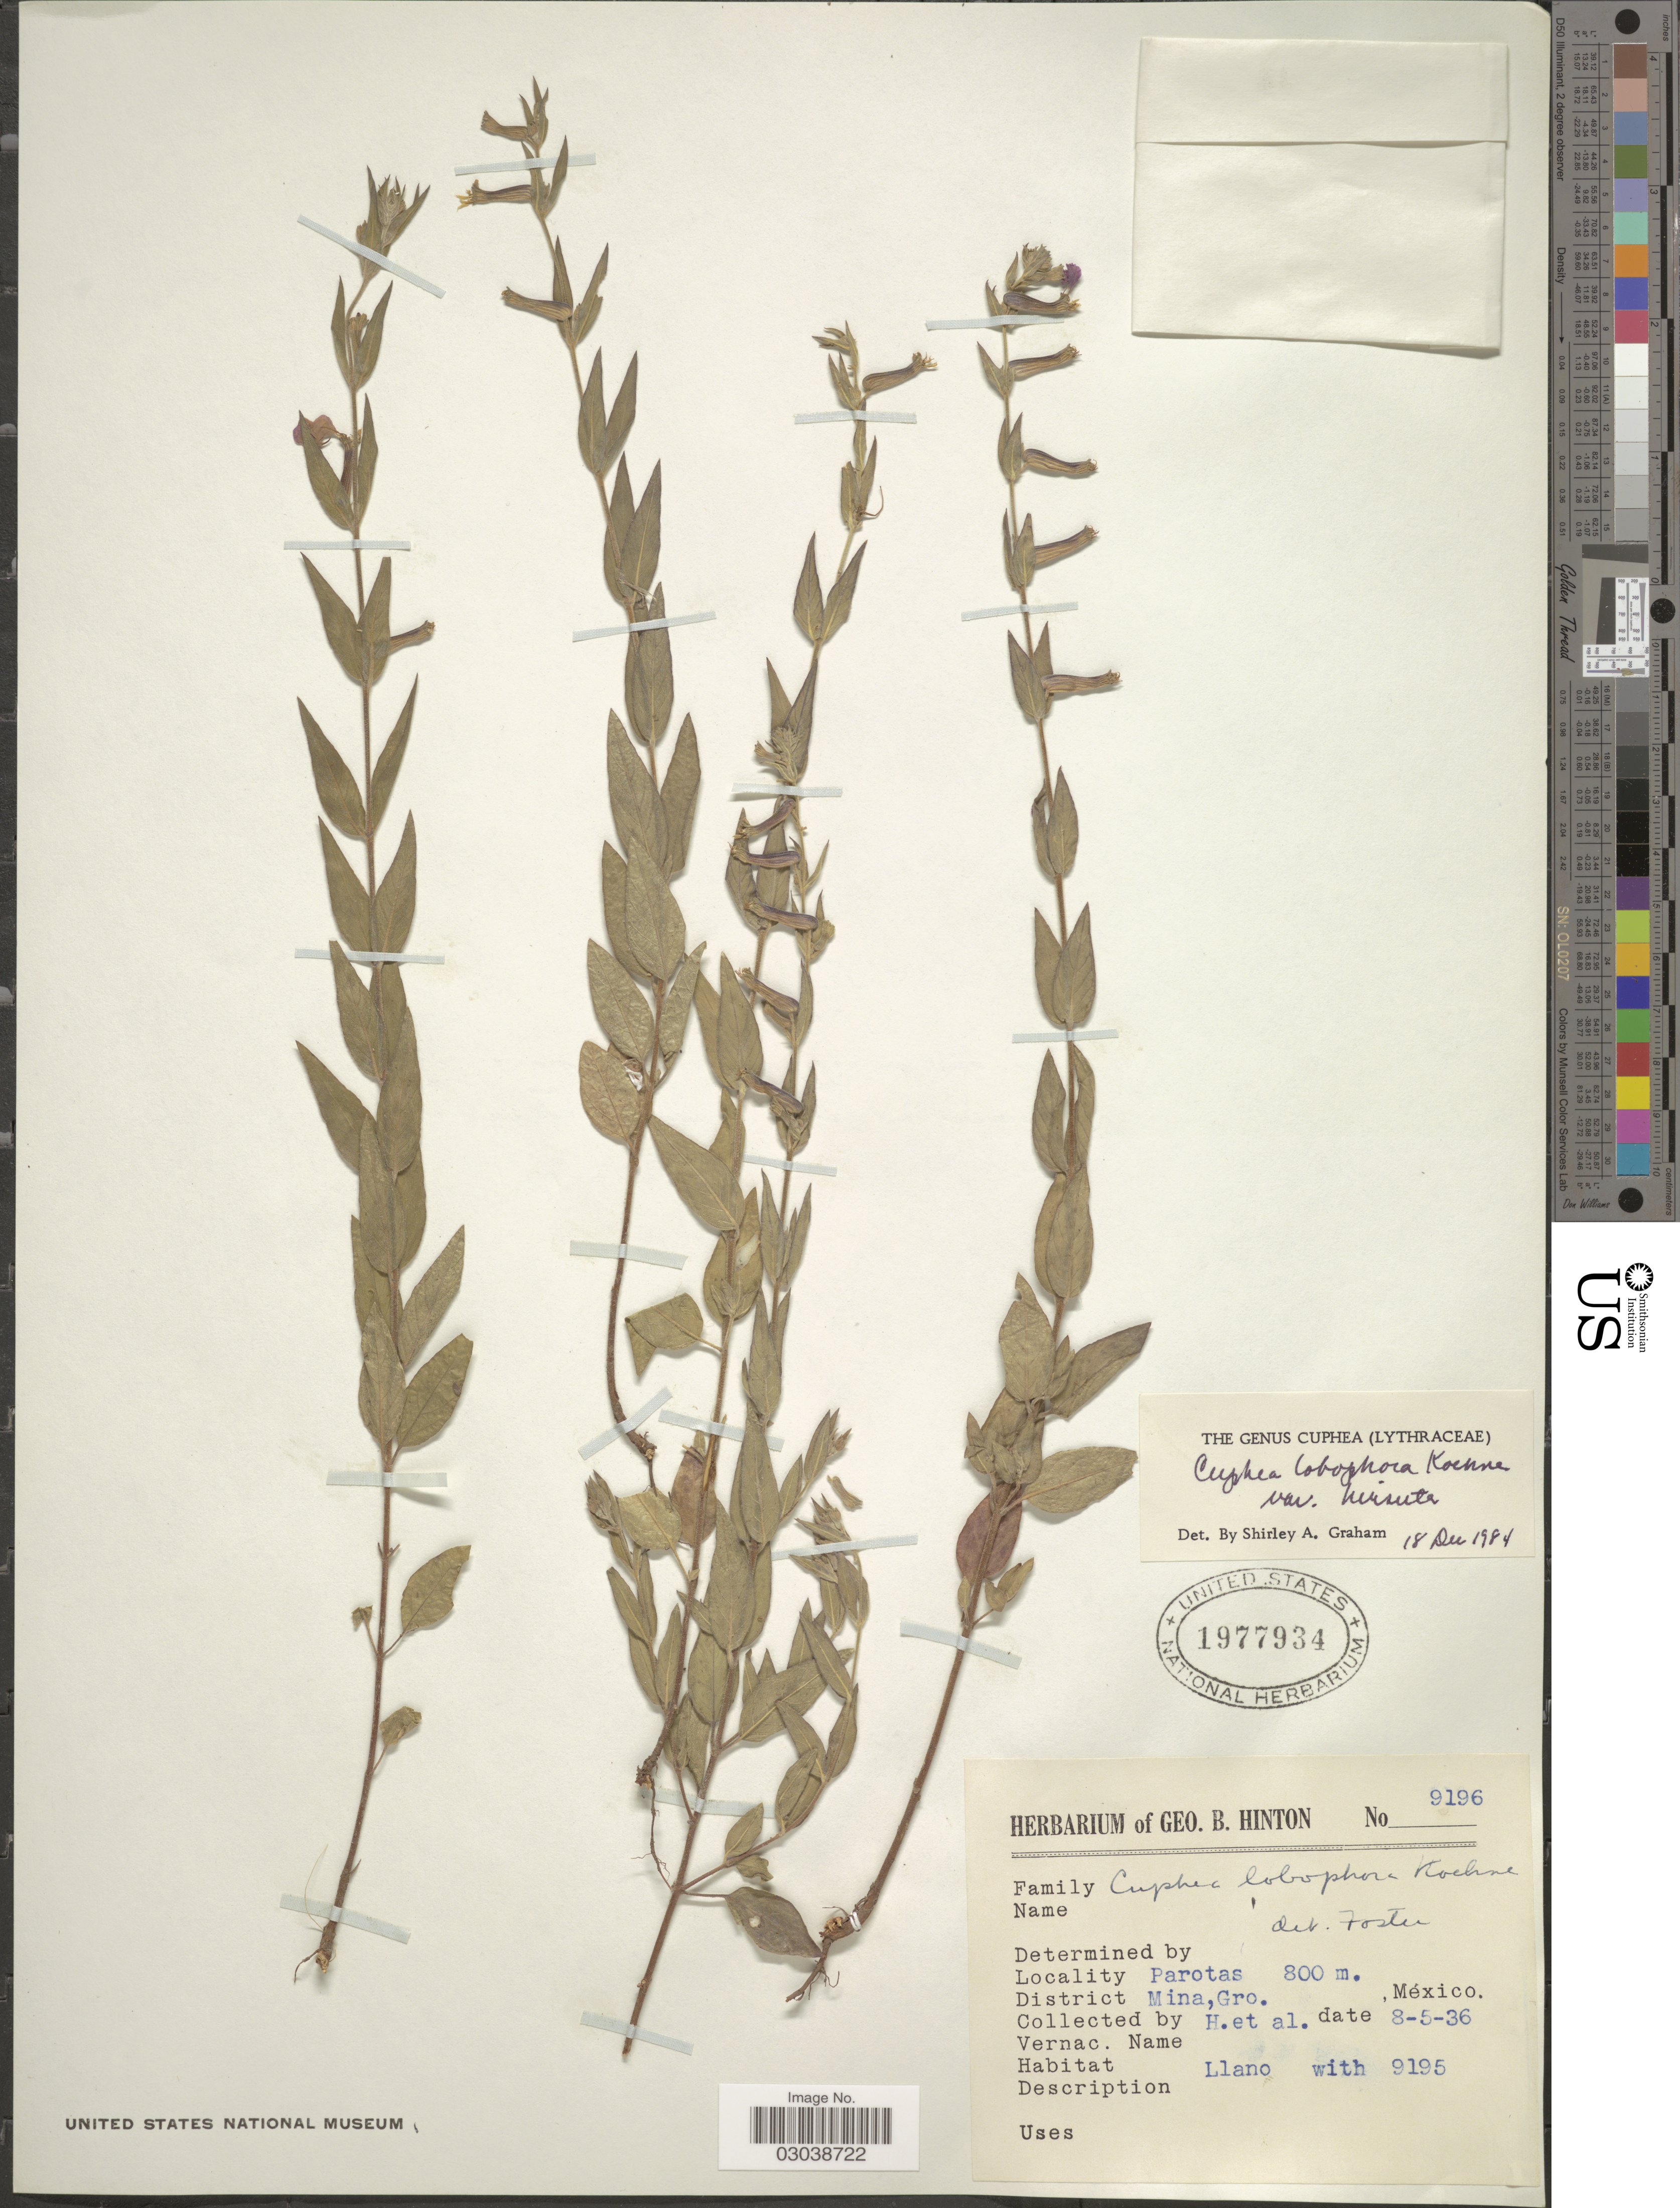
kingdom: Plantae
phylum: Tracheophyta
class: Magnoliopsida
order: Myrtales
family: Lythraceae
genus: Cuphea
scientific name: Cuphea lobophora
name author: Koehne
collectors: G. B. Hinton & et al.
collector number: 9196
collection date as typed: Transcribed d/m/y: 8/5/36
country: Mexico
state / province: Guerrero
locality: Parotas, District Mina, Gro.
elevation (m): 800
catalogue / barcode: US 1977934